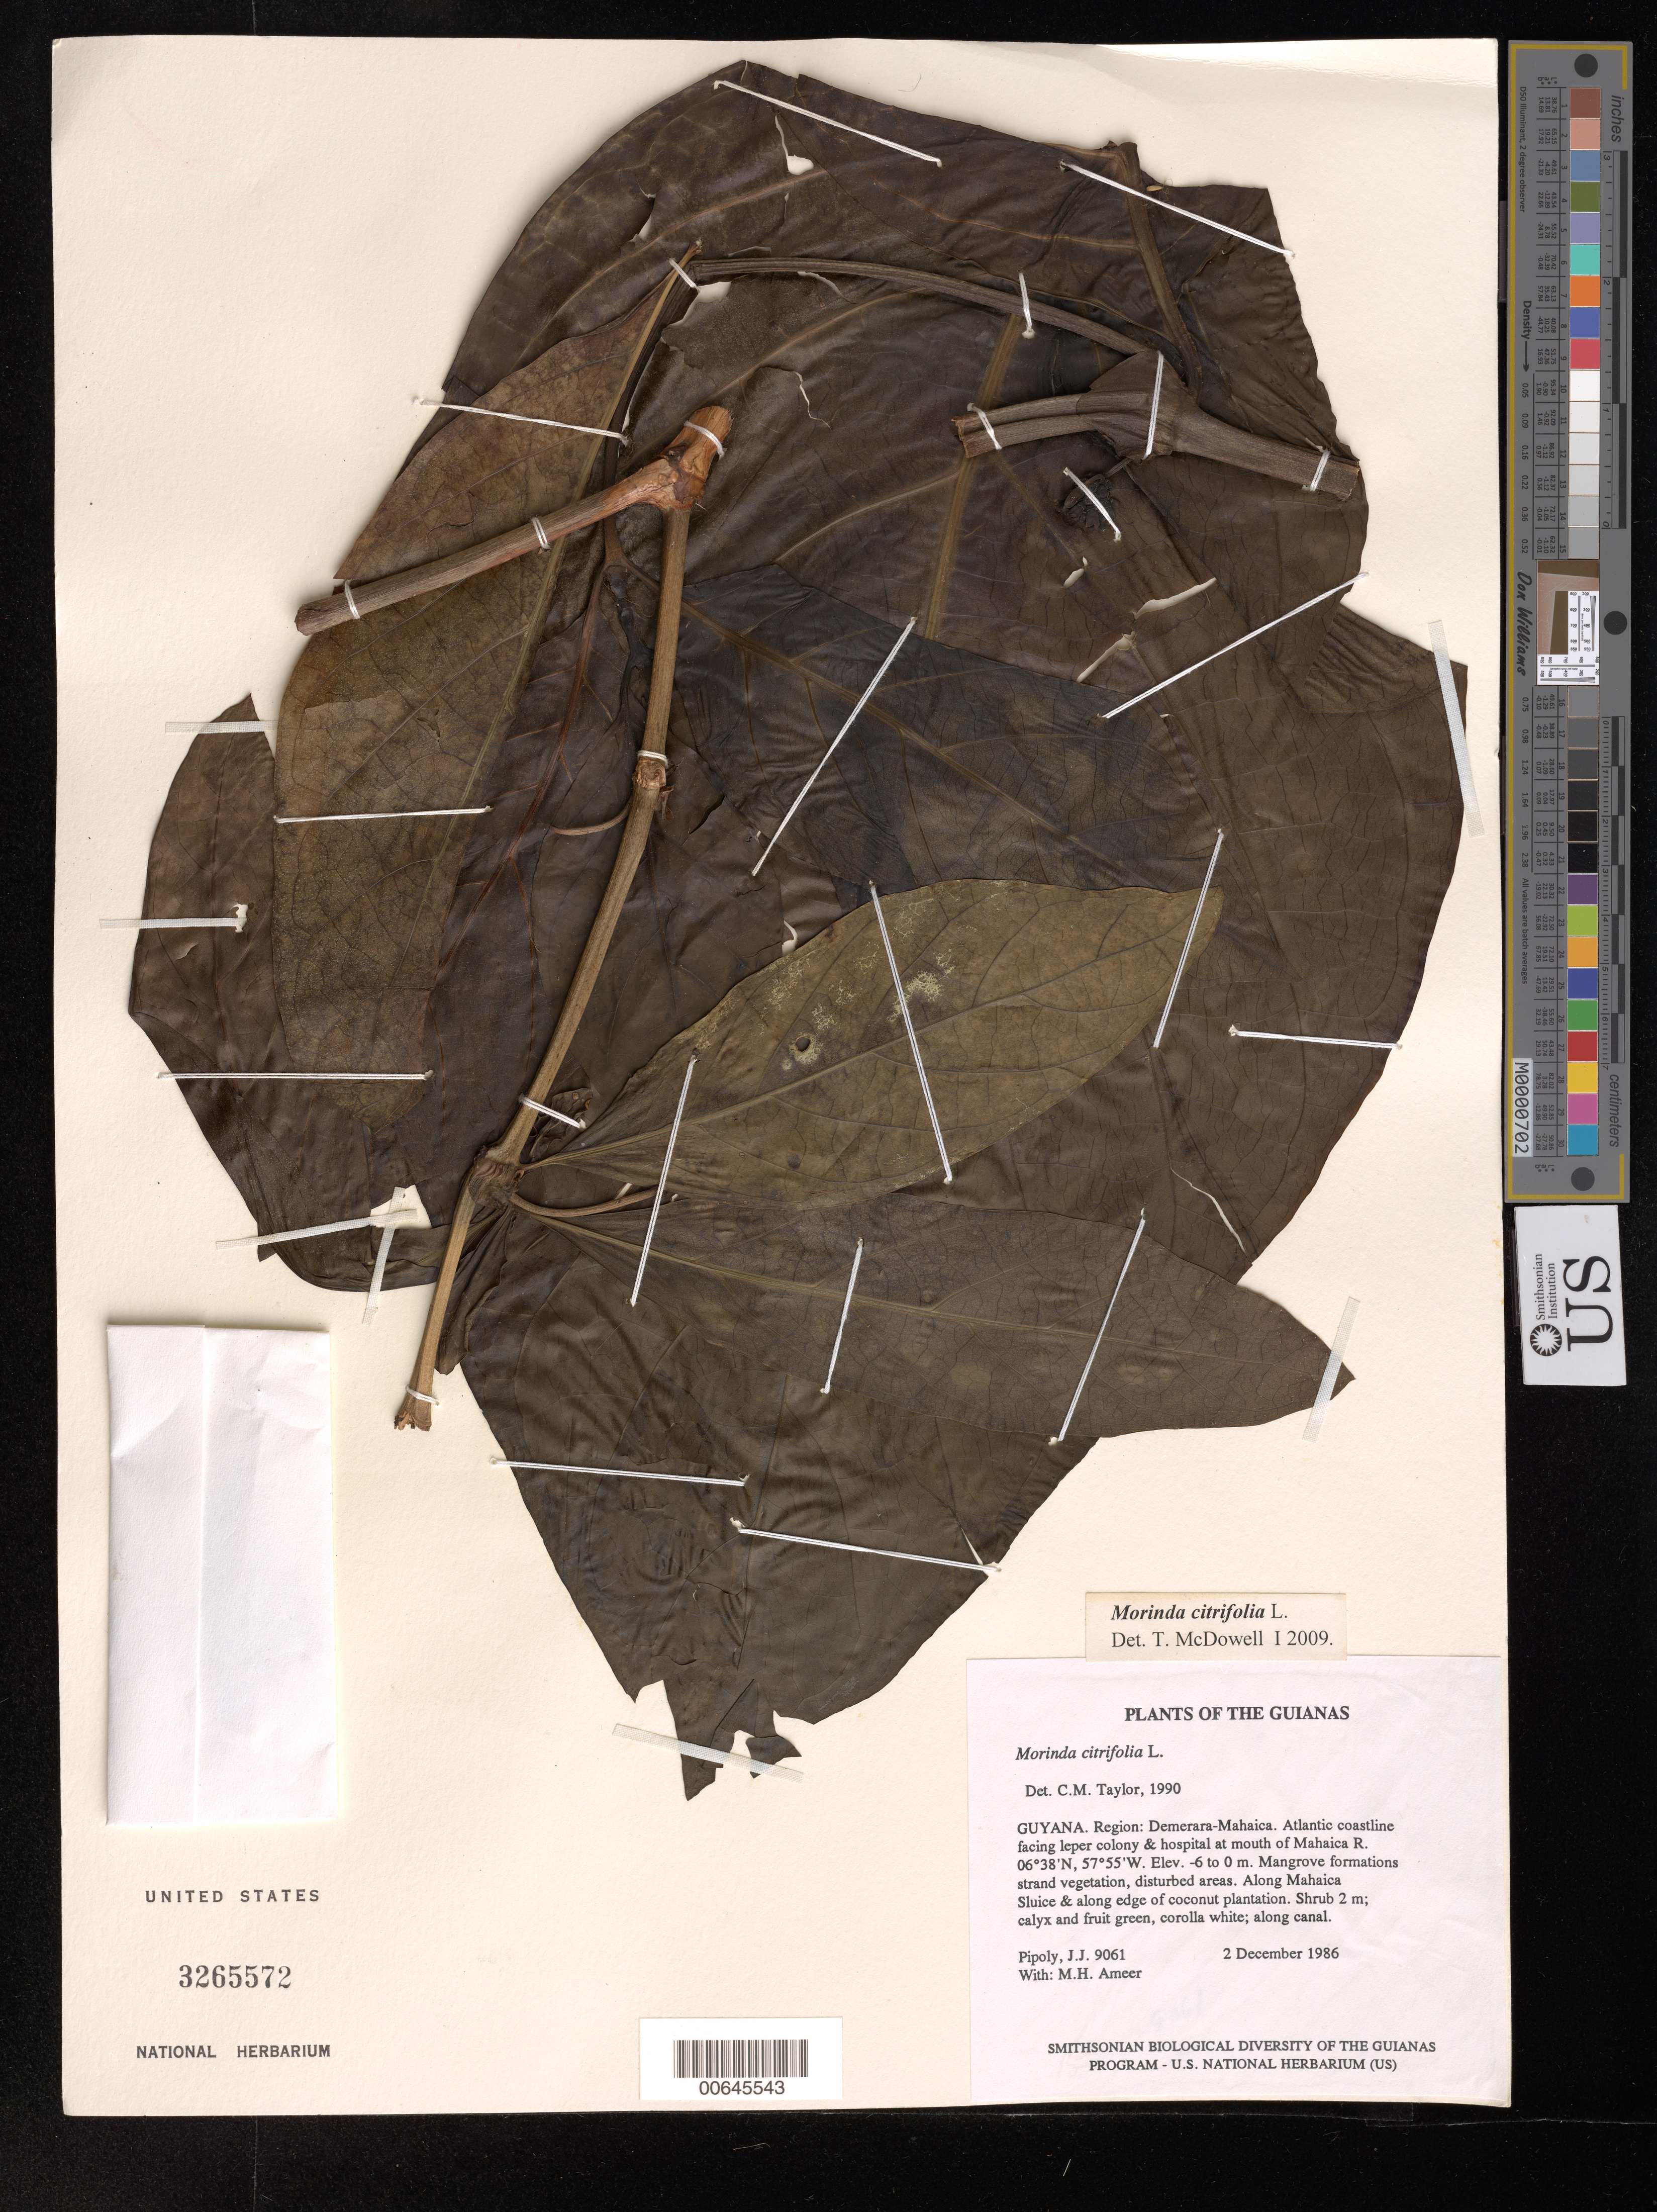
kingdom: Plantae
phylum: Tracheophyta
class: Magnoliopsida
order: Gentianales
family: Rubiaceae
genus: Morinda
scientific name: Morinda citrifolia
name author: L.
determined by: Taylor, Charlotte M.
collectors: J. J. Pipoly & M. Ameer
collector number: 9061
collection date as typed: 2 December 1986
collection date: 1986-12-02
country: Guyana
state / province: Demerara-Mahaica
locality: Atlantic coastline facing leper colony & hospital at mouth of Mahaica R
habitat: Mangrove formations strand vegetation, disturbed areas. Along Mahaica Sluice & along edge of coconut plantation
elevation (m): -6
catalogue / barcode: US 3265572